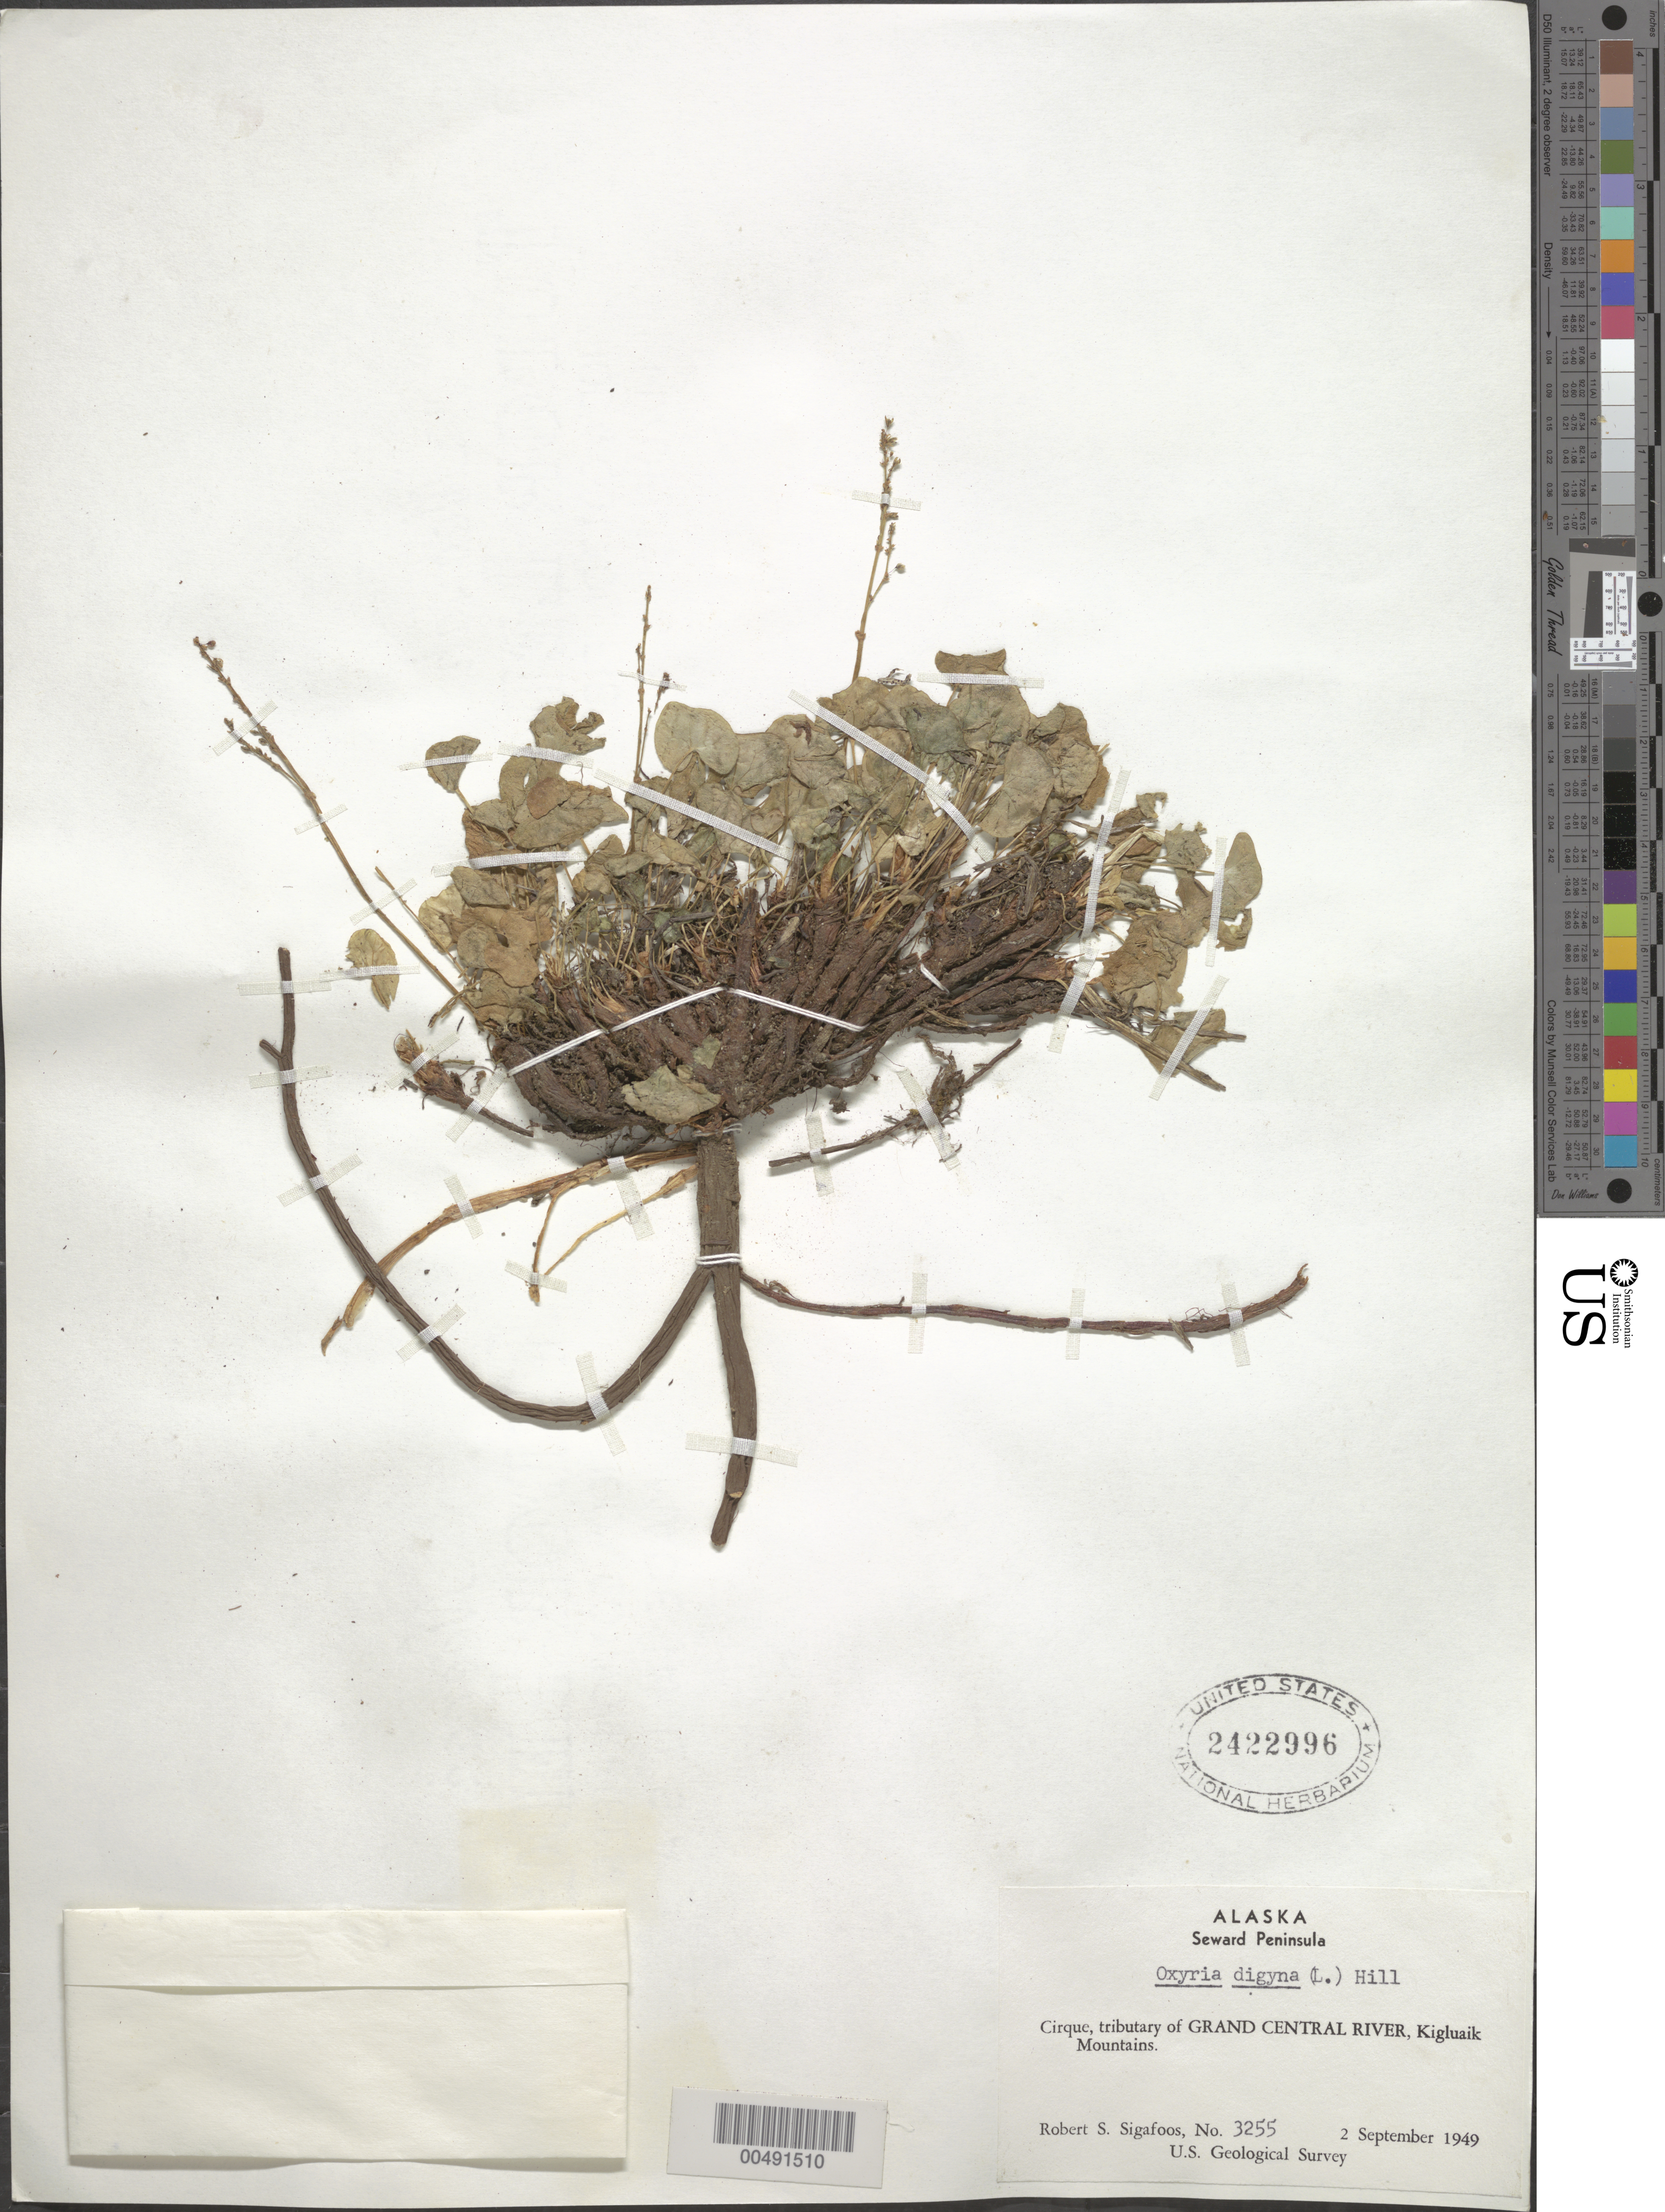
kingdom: Plantae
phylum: Tracheophyta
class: Magnoliopsida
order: Caryophyllales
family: Polygonaceae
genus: Oxyria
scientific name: Oxyria digyna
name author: (L.) Hill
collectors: R. Sigafoos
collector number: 3255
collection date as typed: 02 Sep 1949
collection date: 1949-09-02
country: United States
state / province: Alaska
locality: Seward Peninsula, Kigluaik Mountains, Cirque (tributary of Grand Central River)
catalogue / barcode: US 2422996